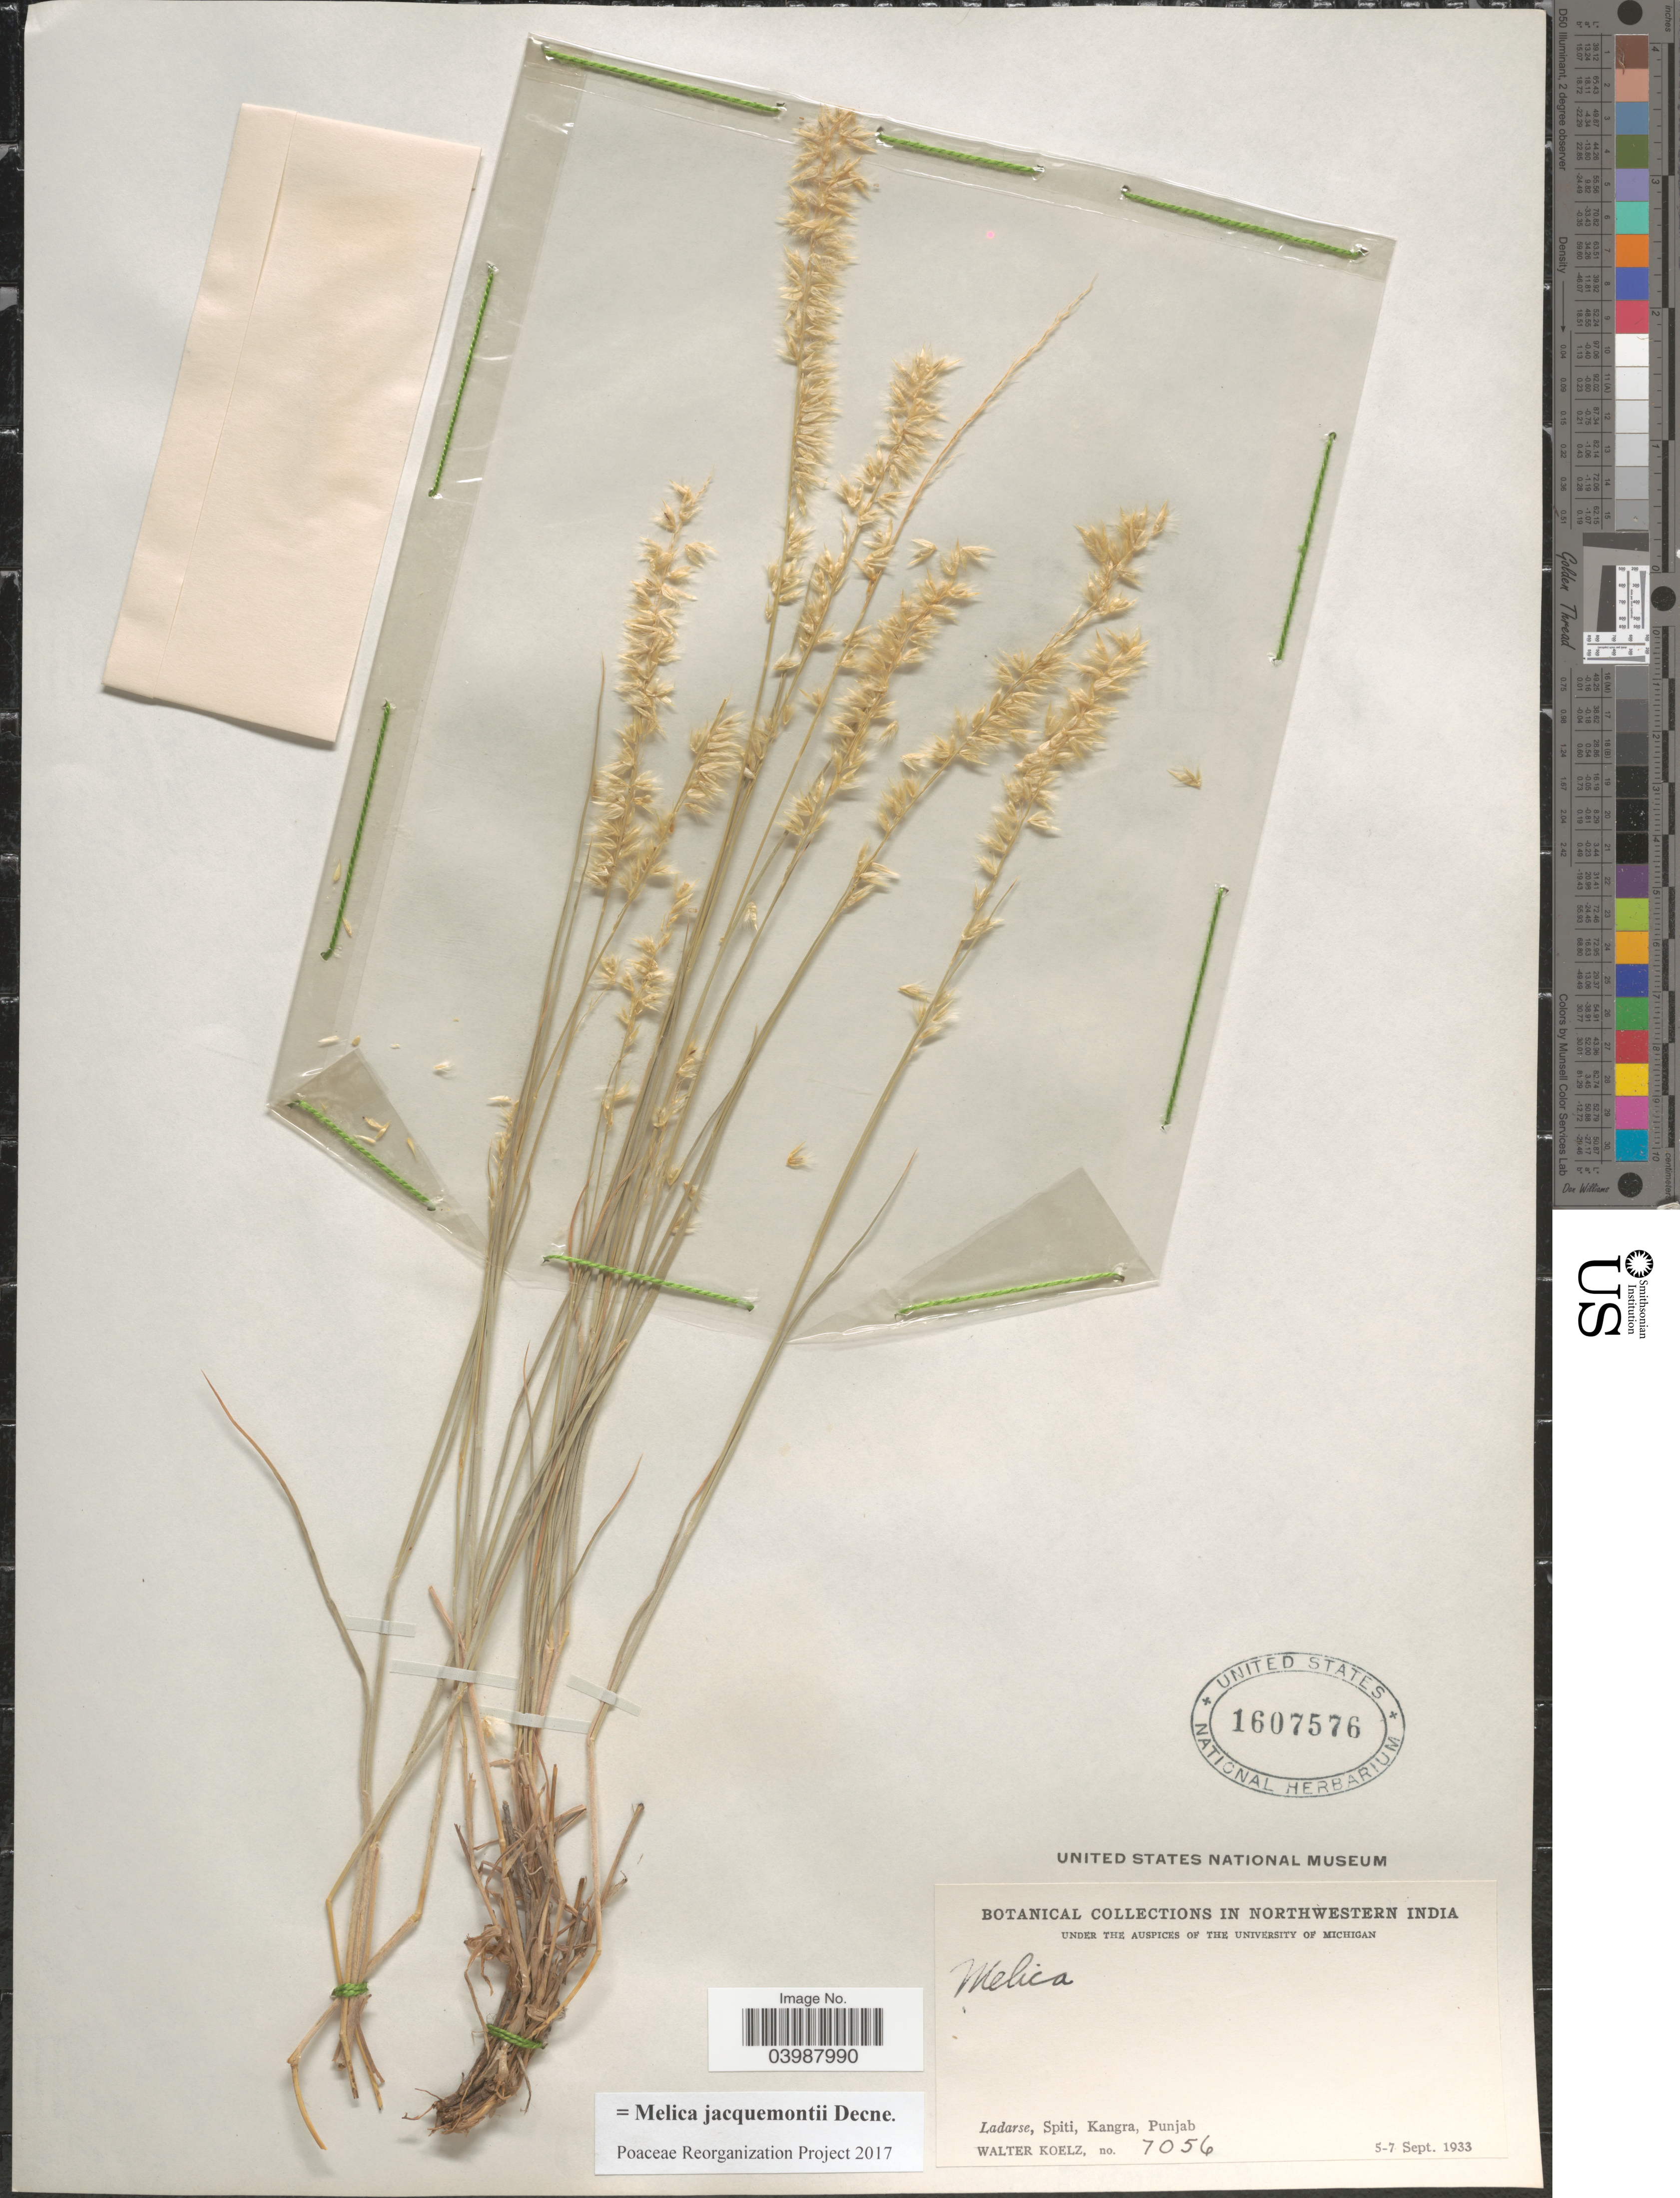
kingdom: Plantae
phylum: Tracheophyta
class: Liliopsida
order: Poales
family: Poaceae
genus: Melica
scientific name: Melica jacquemontii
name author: Decne.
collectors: W. N. Koelz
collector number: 7056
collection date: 1933-09-05/1933-09-07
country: India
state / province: Punjab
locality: Northwestern India. Ladarse, Spiti, Kangra.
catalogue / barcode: US 1607576